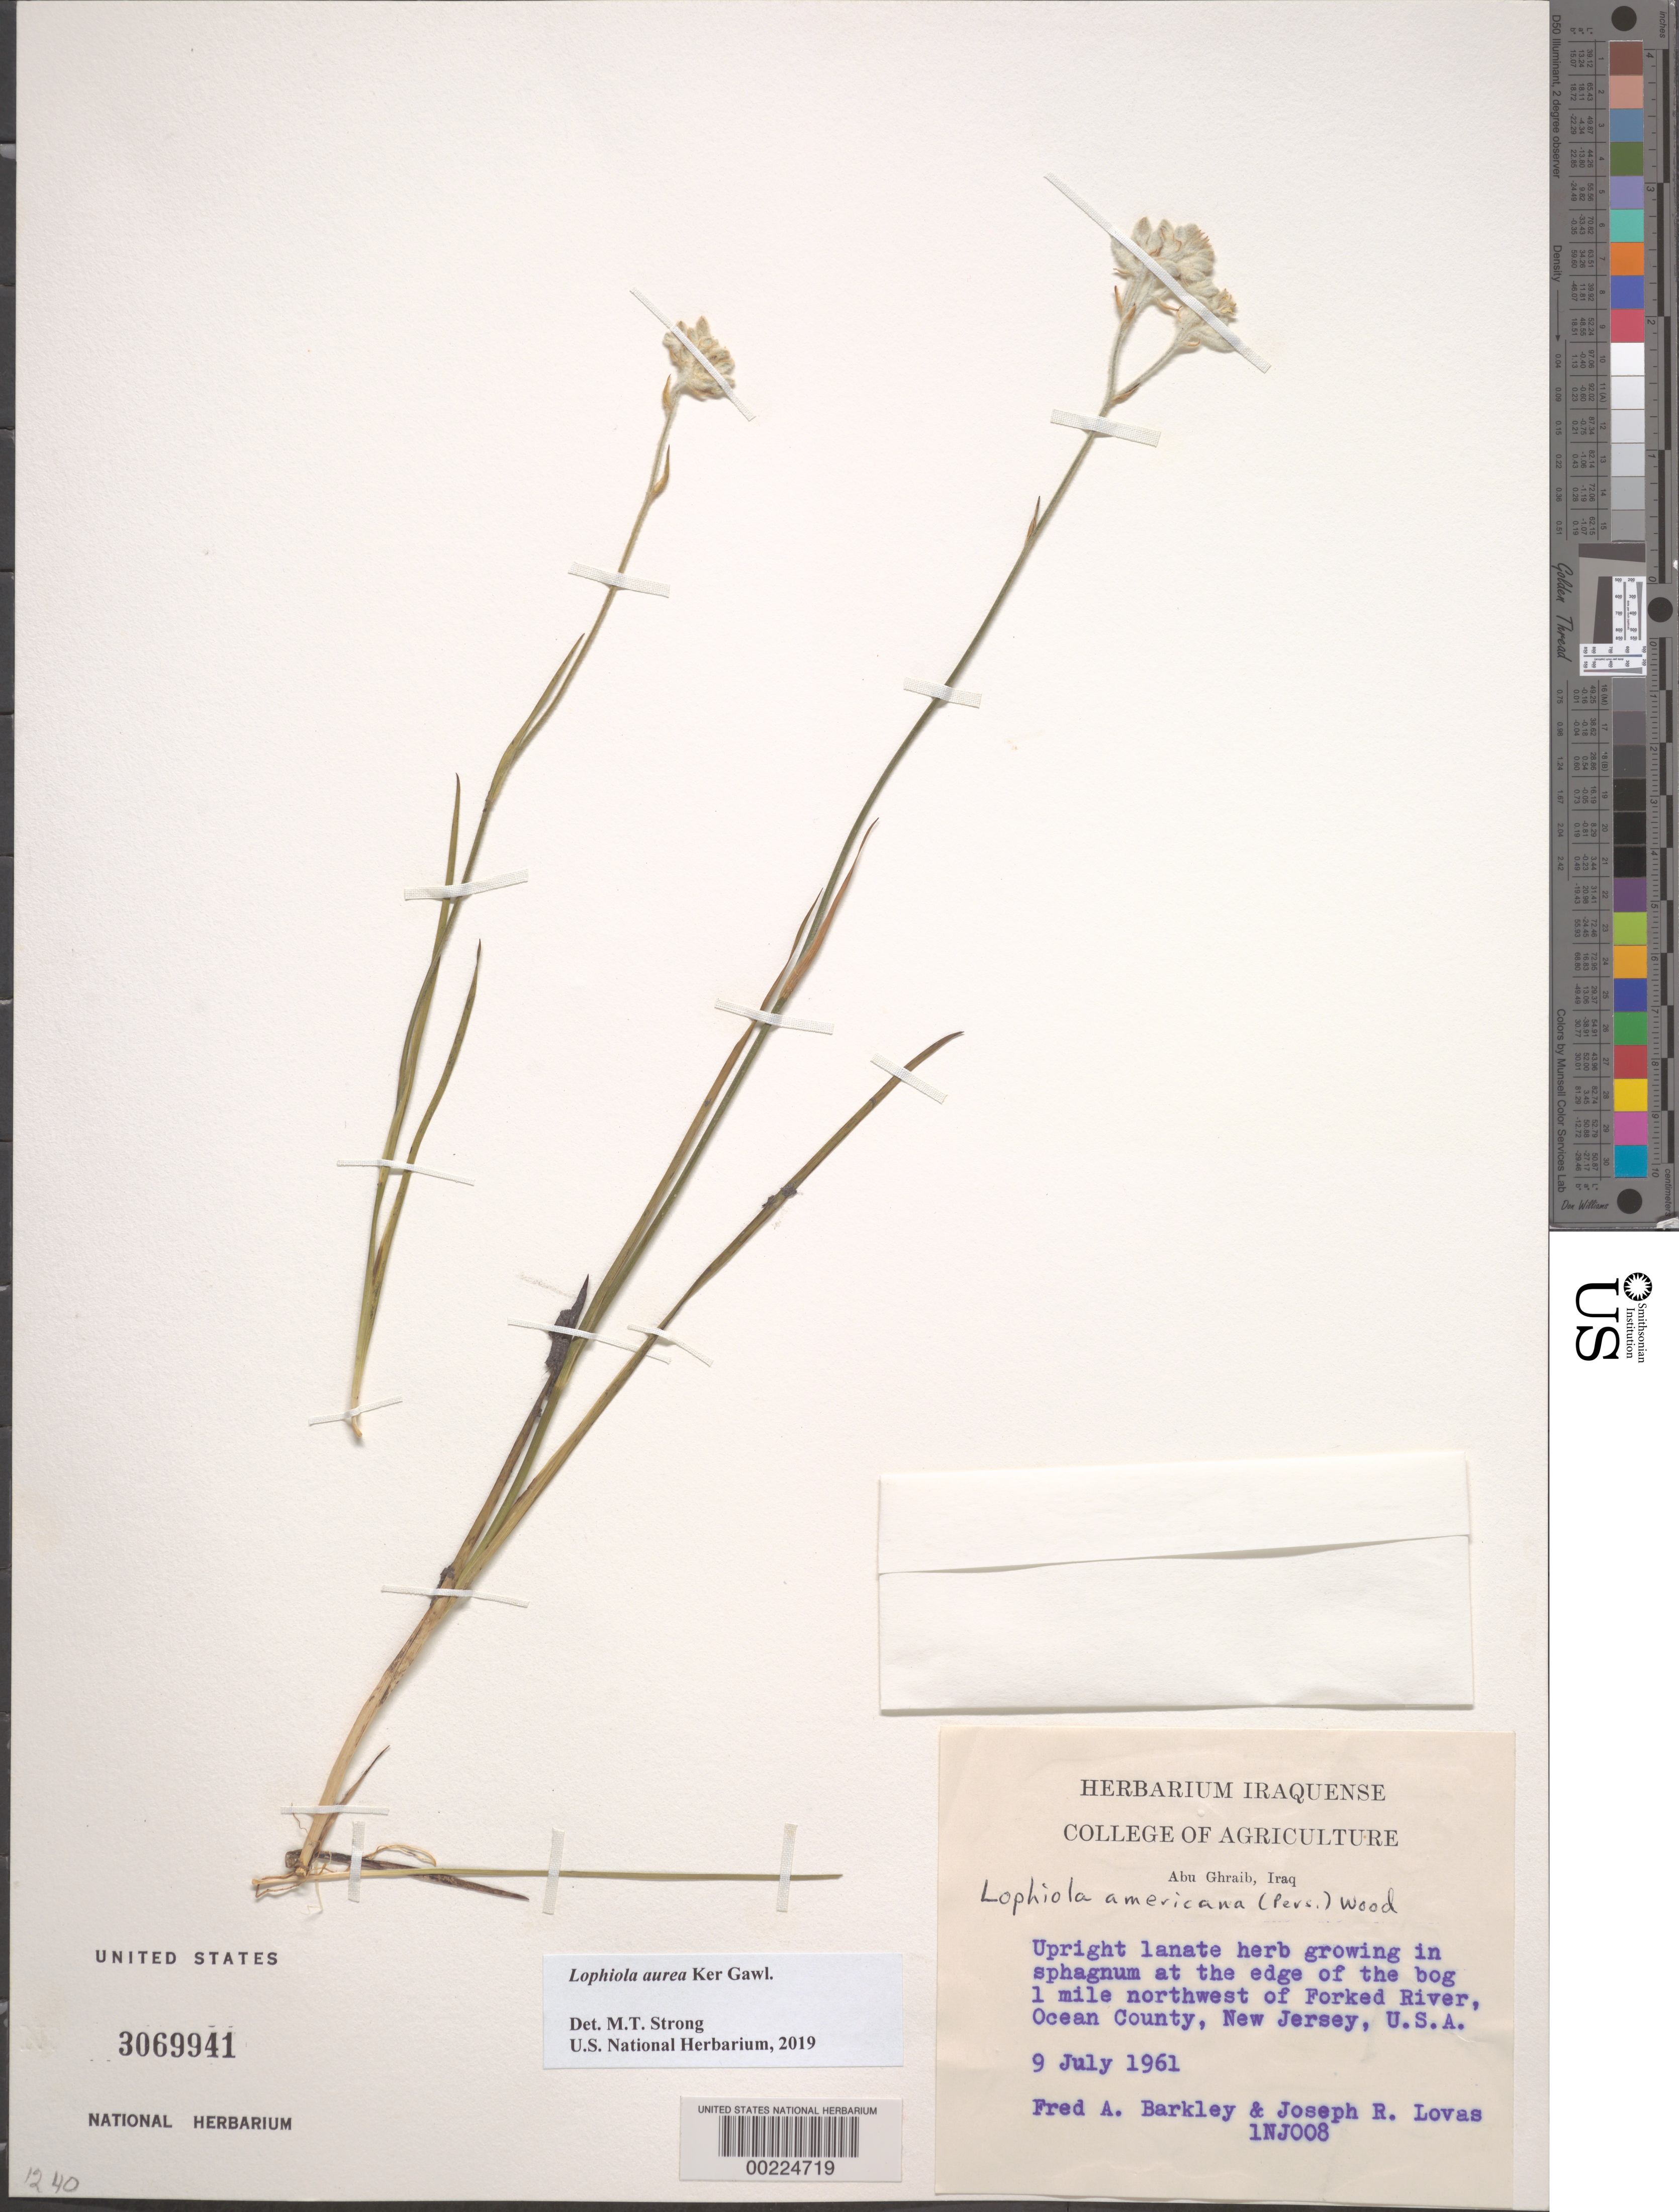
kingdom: Plantae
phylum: Tracheophyta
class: Liliopsida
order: Dioscoreales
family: Nartheciaceae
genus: Lophiola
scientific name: Lophiola aurea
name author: Ker Gawl.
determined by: Strong, Mark T., (BOT), Smithsonian Institution - National Museum of Natural History (UNITED STATES)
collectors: F. A. Barkley & J. Lovas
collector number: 1nj008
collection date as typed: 09 Jul 1961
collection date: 1961-07-09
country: United States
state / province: New Jersey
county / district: Ocean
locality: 1 mi nw of forked river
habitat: In sphagnum at edge of the bog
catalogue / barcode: US 3069941